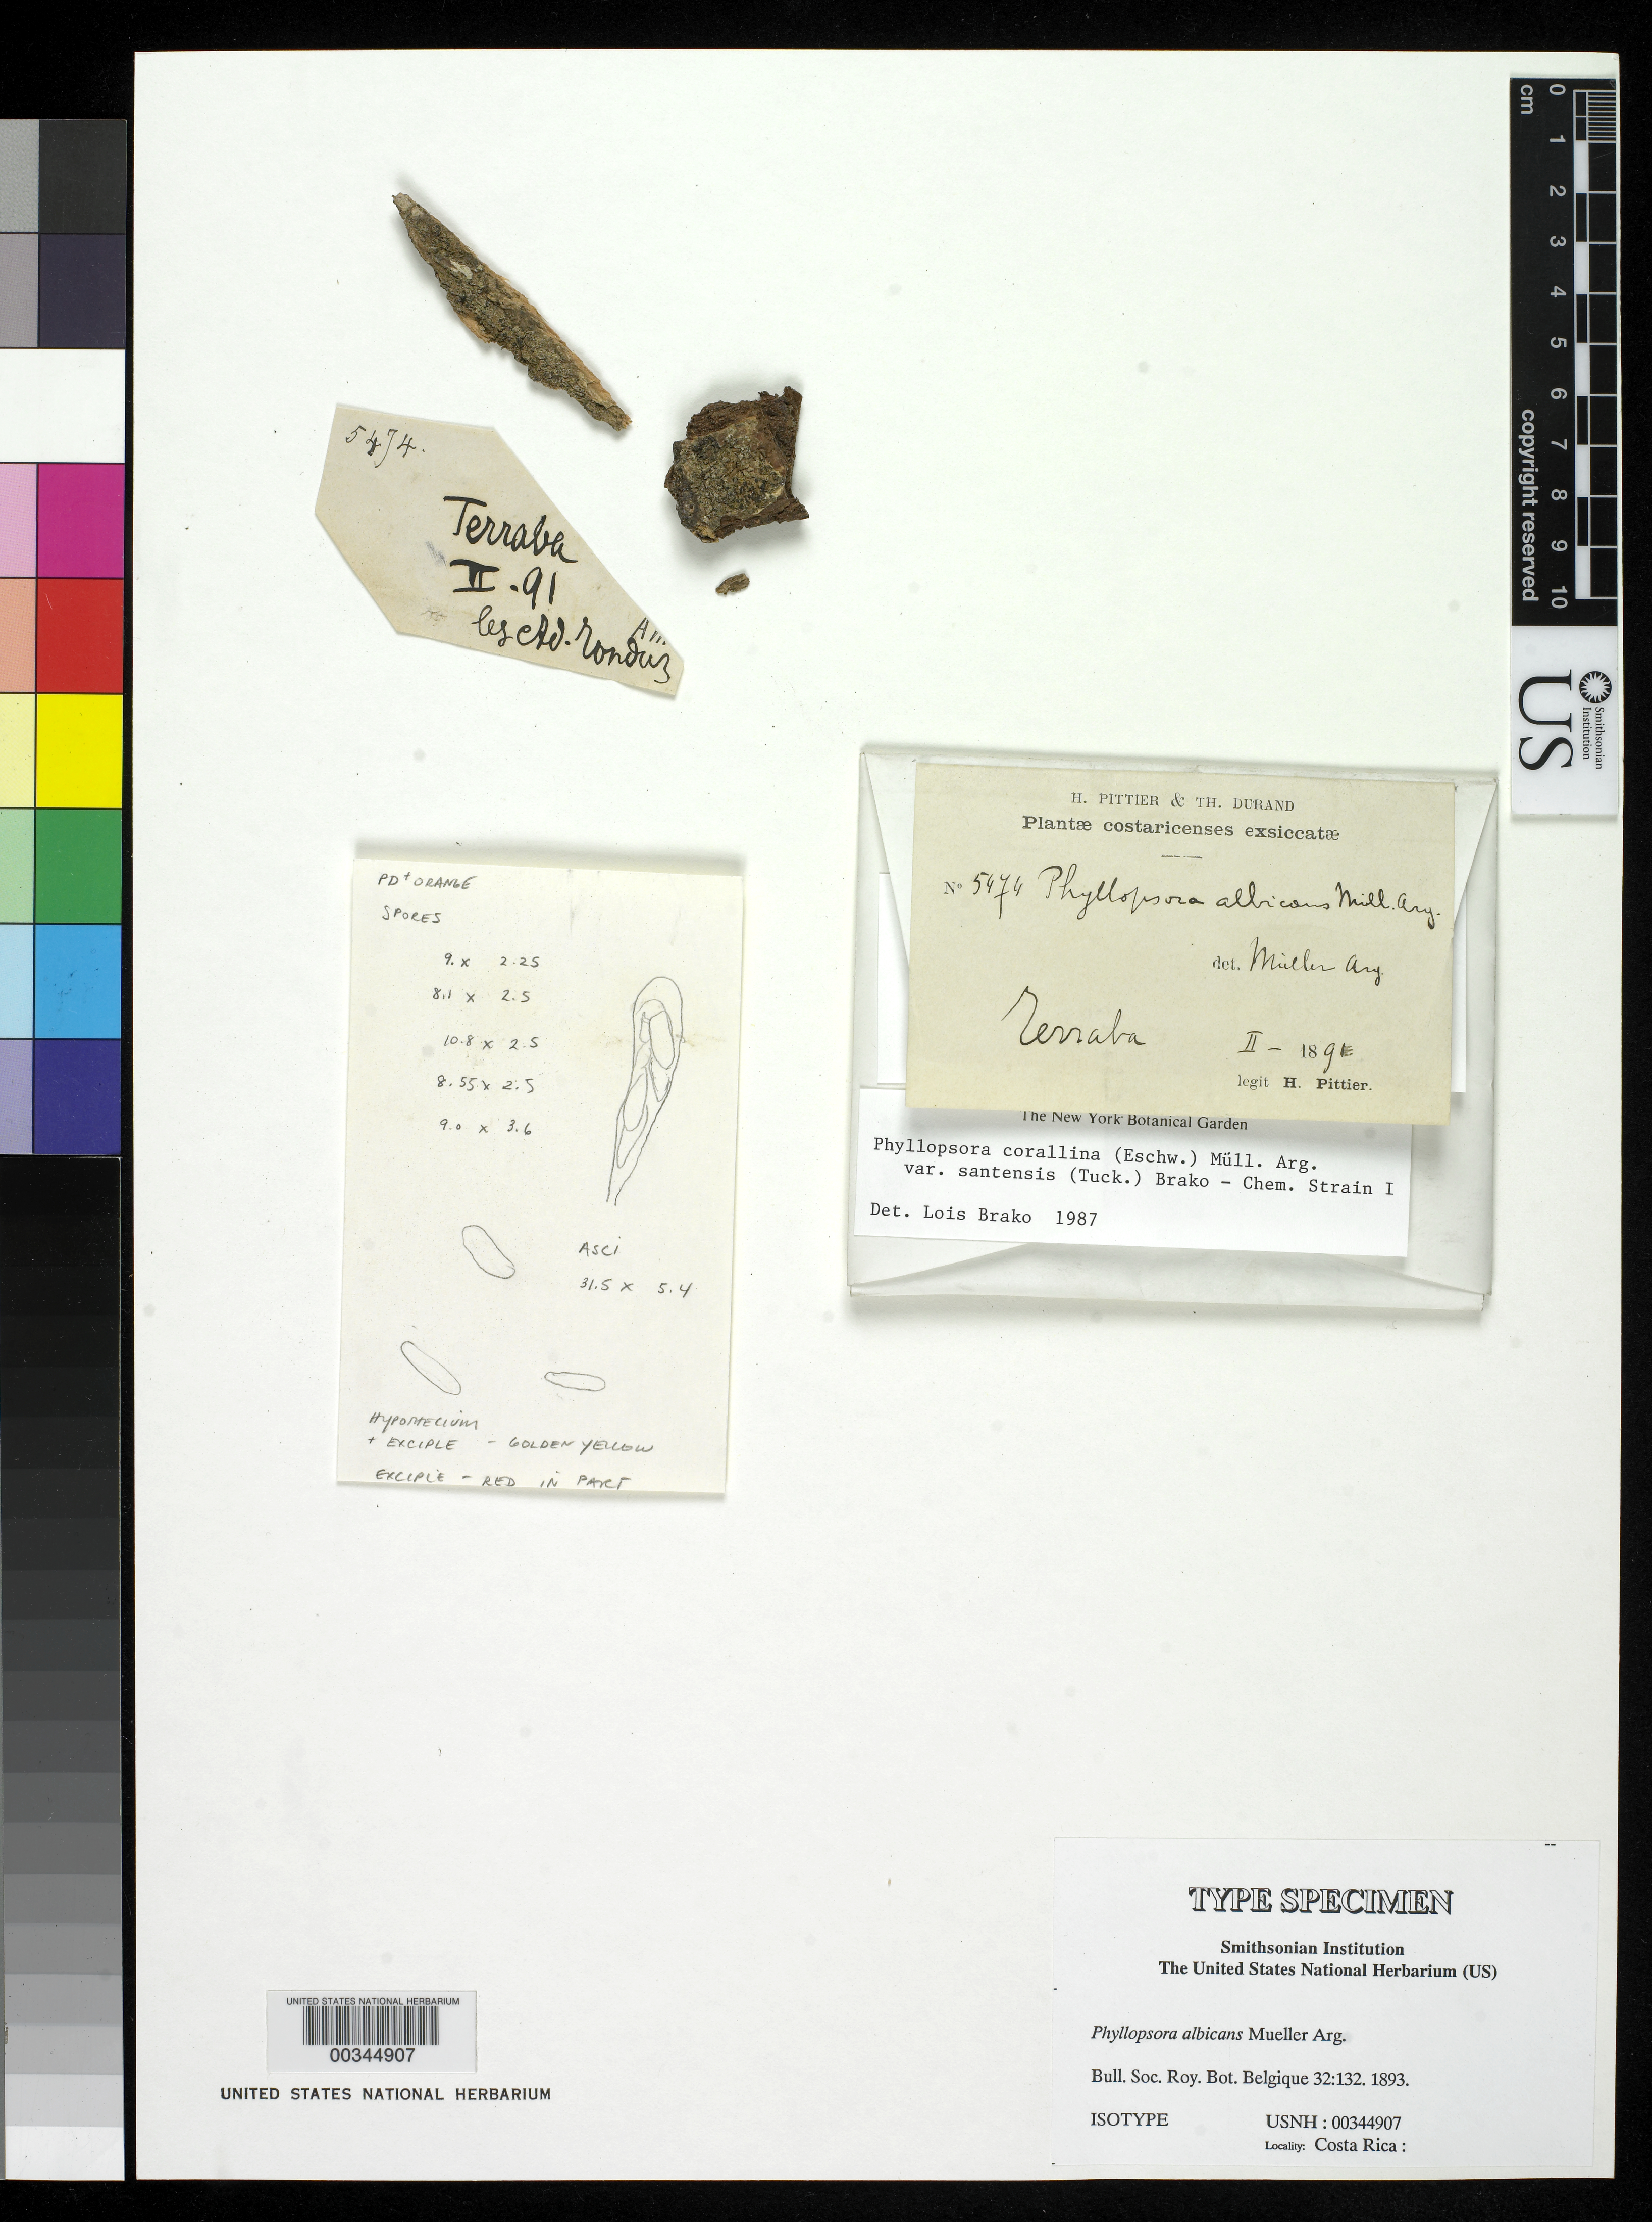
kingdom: Fungi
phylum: Ascomycota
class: Lecanoromycetes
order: Lecanorales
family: Ramalinaceae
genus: Phyllopsora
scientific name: Phyllopsora albicans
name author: Müll. Arg.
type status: Isotype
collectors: H. F. Pittier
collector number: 5474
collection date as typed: Feb 1891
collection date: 1891-02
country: Costa Rica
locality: Terraba